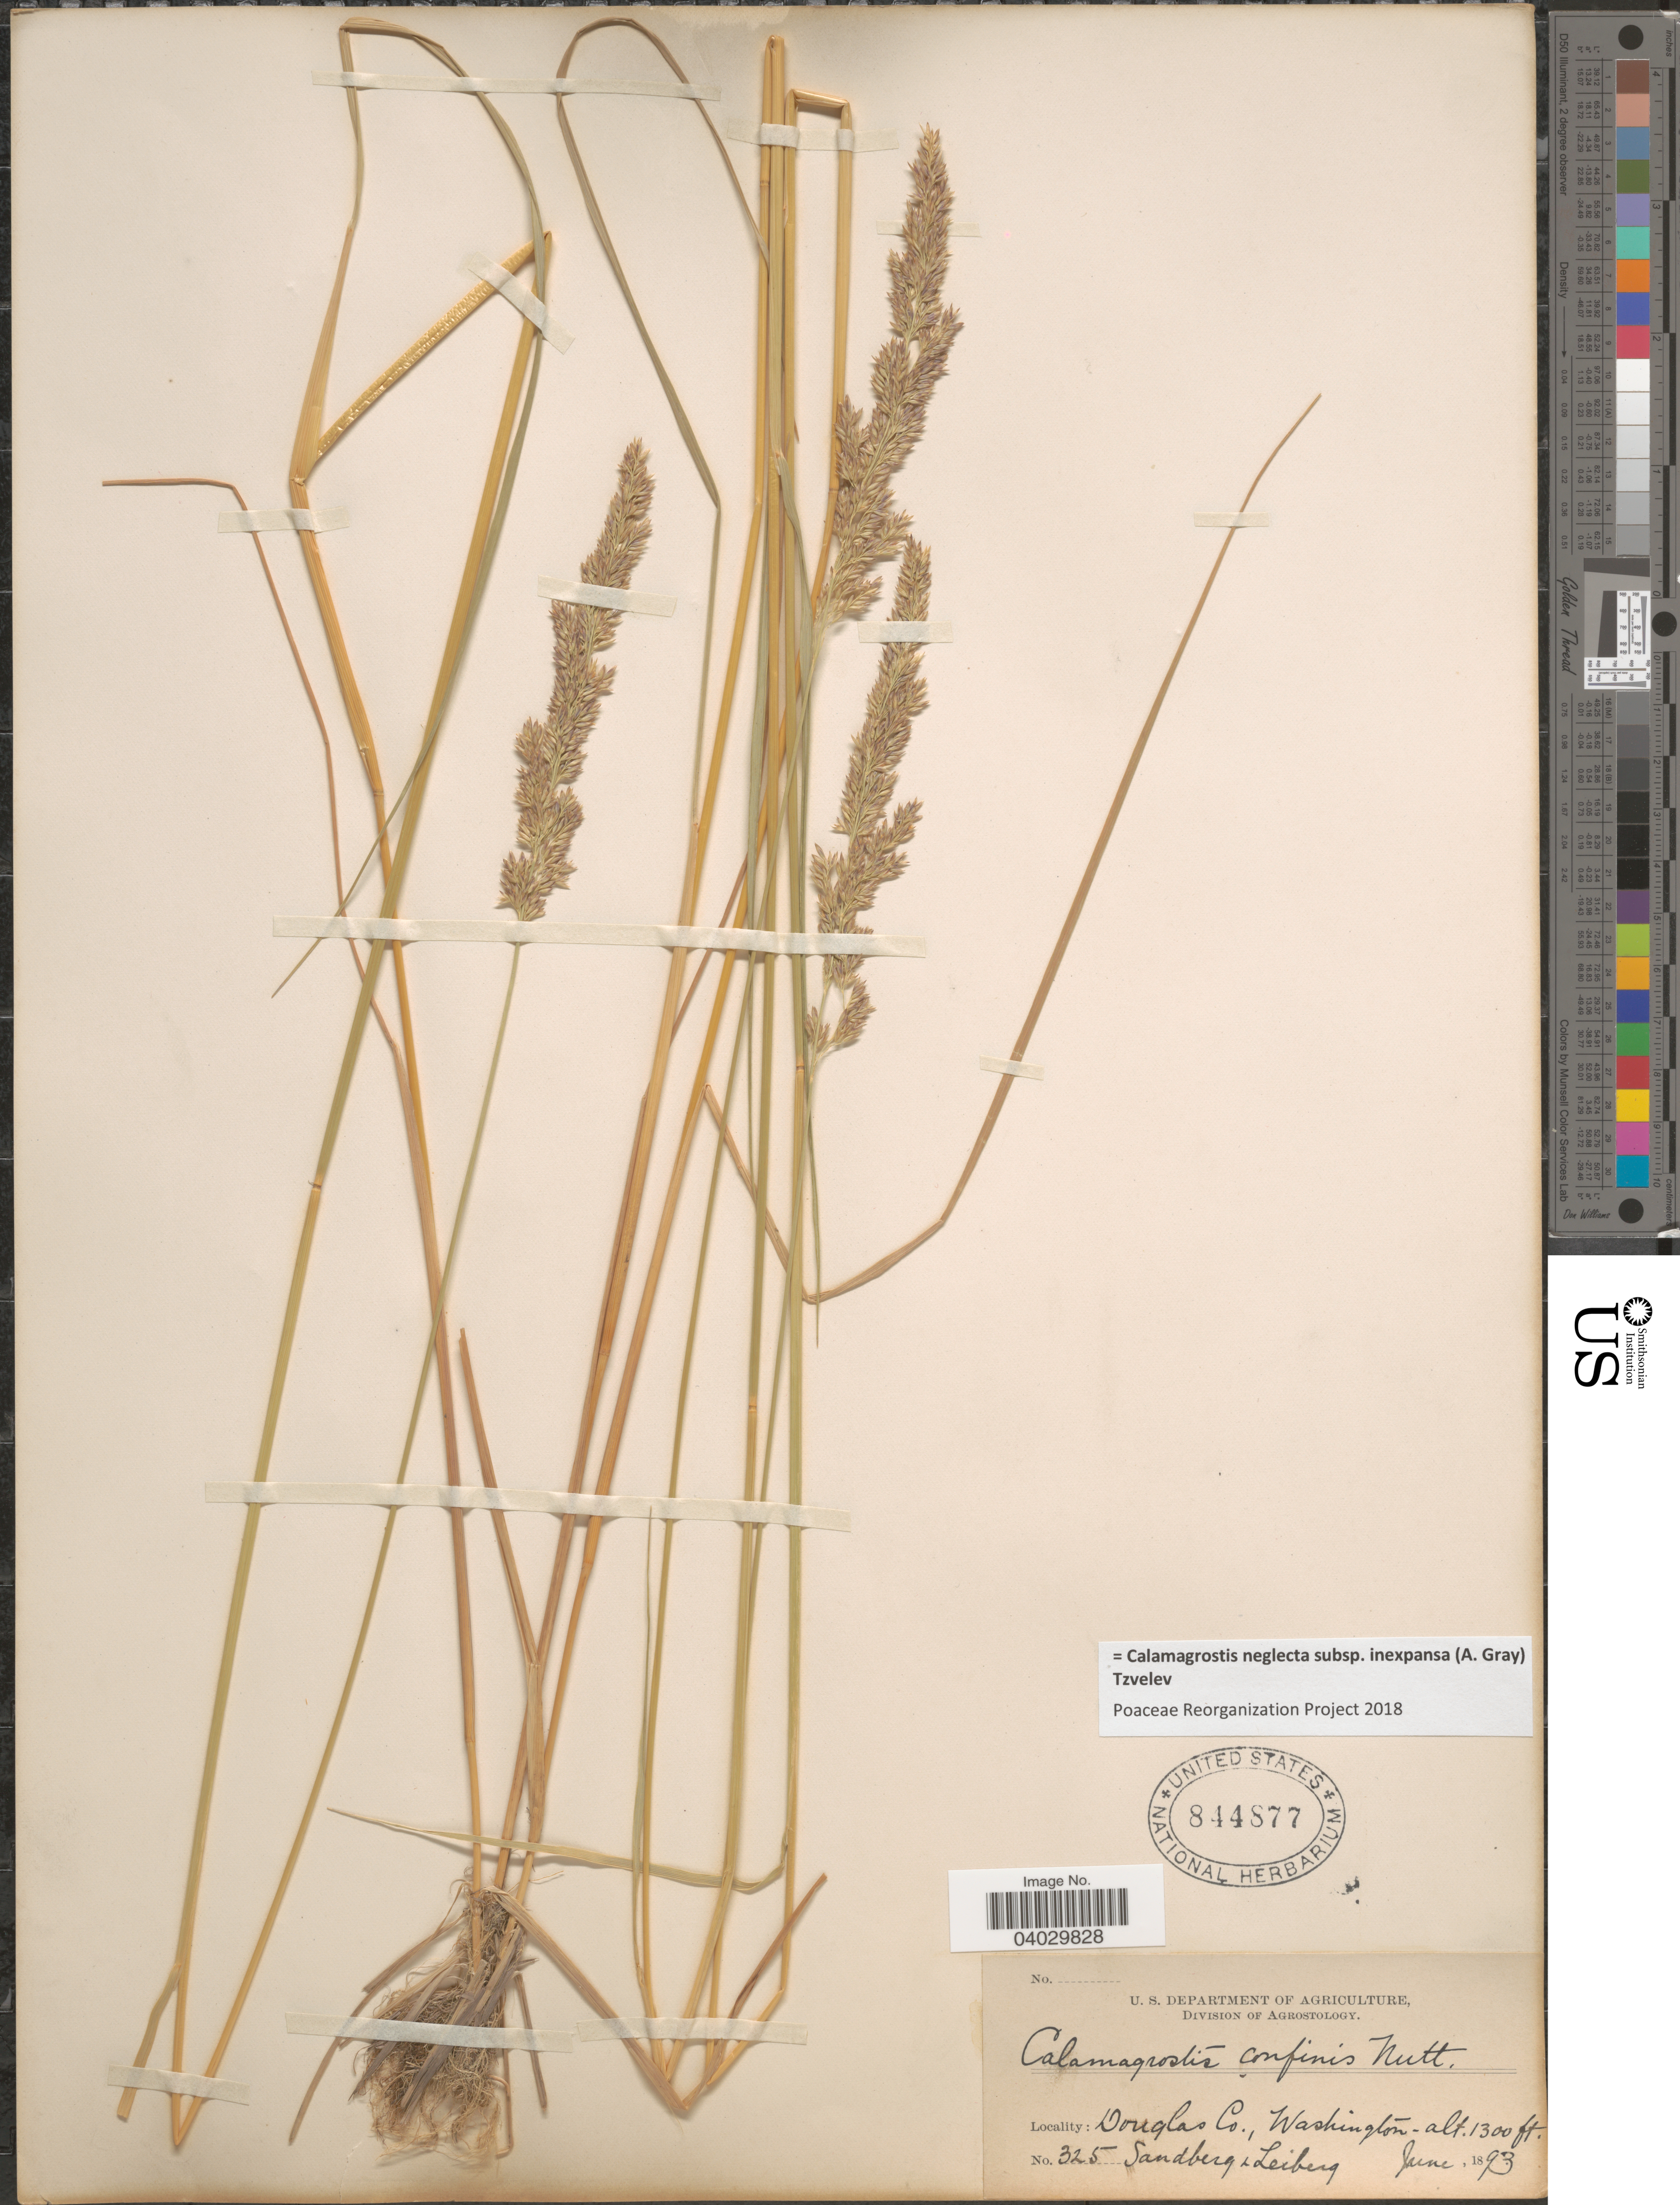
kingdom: Plantae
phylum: Tracheophyta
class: Liliopsida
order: Poales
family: Poaceae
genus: Calamagrostis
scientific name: Calamagrostis neglecta subsp. inexpansa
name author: (A. Gray) Tzvelev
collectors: Sandberg & -. Leiberg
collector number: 325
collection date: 1893-06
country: United States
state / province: Washington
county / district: Douglas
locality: Douglas Co.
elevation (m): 396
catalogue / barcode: US 844877